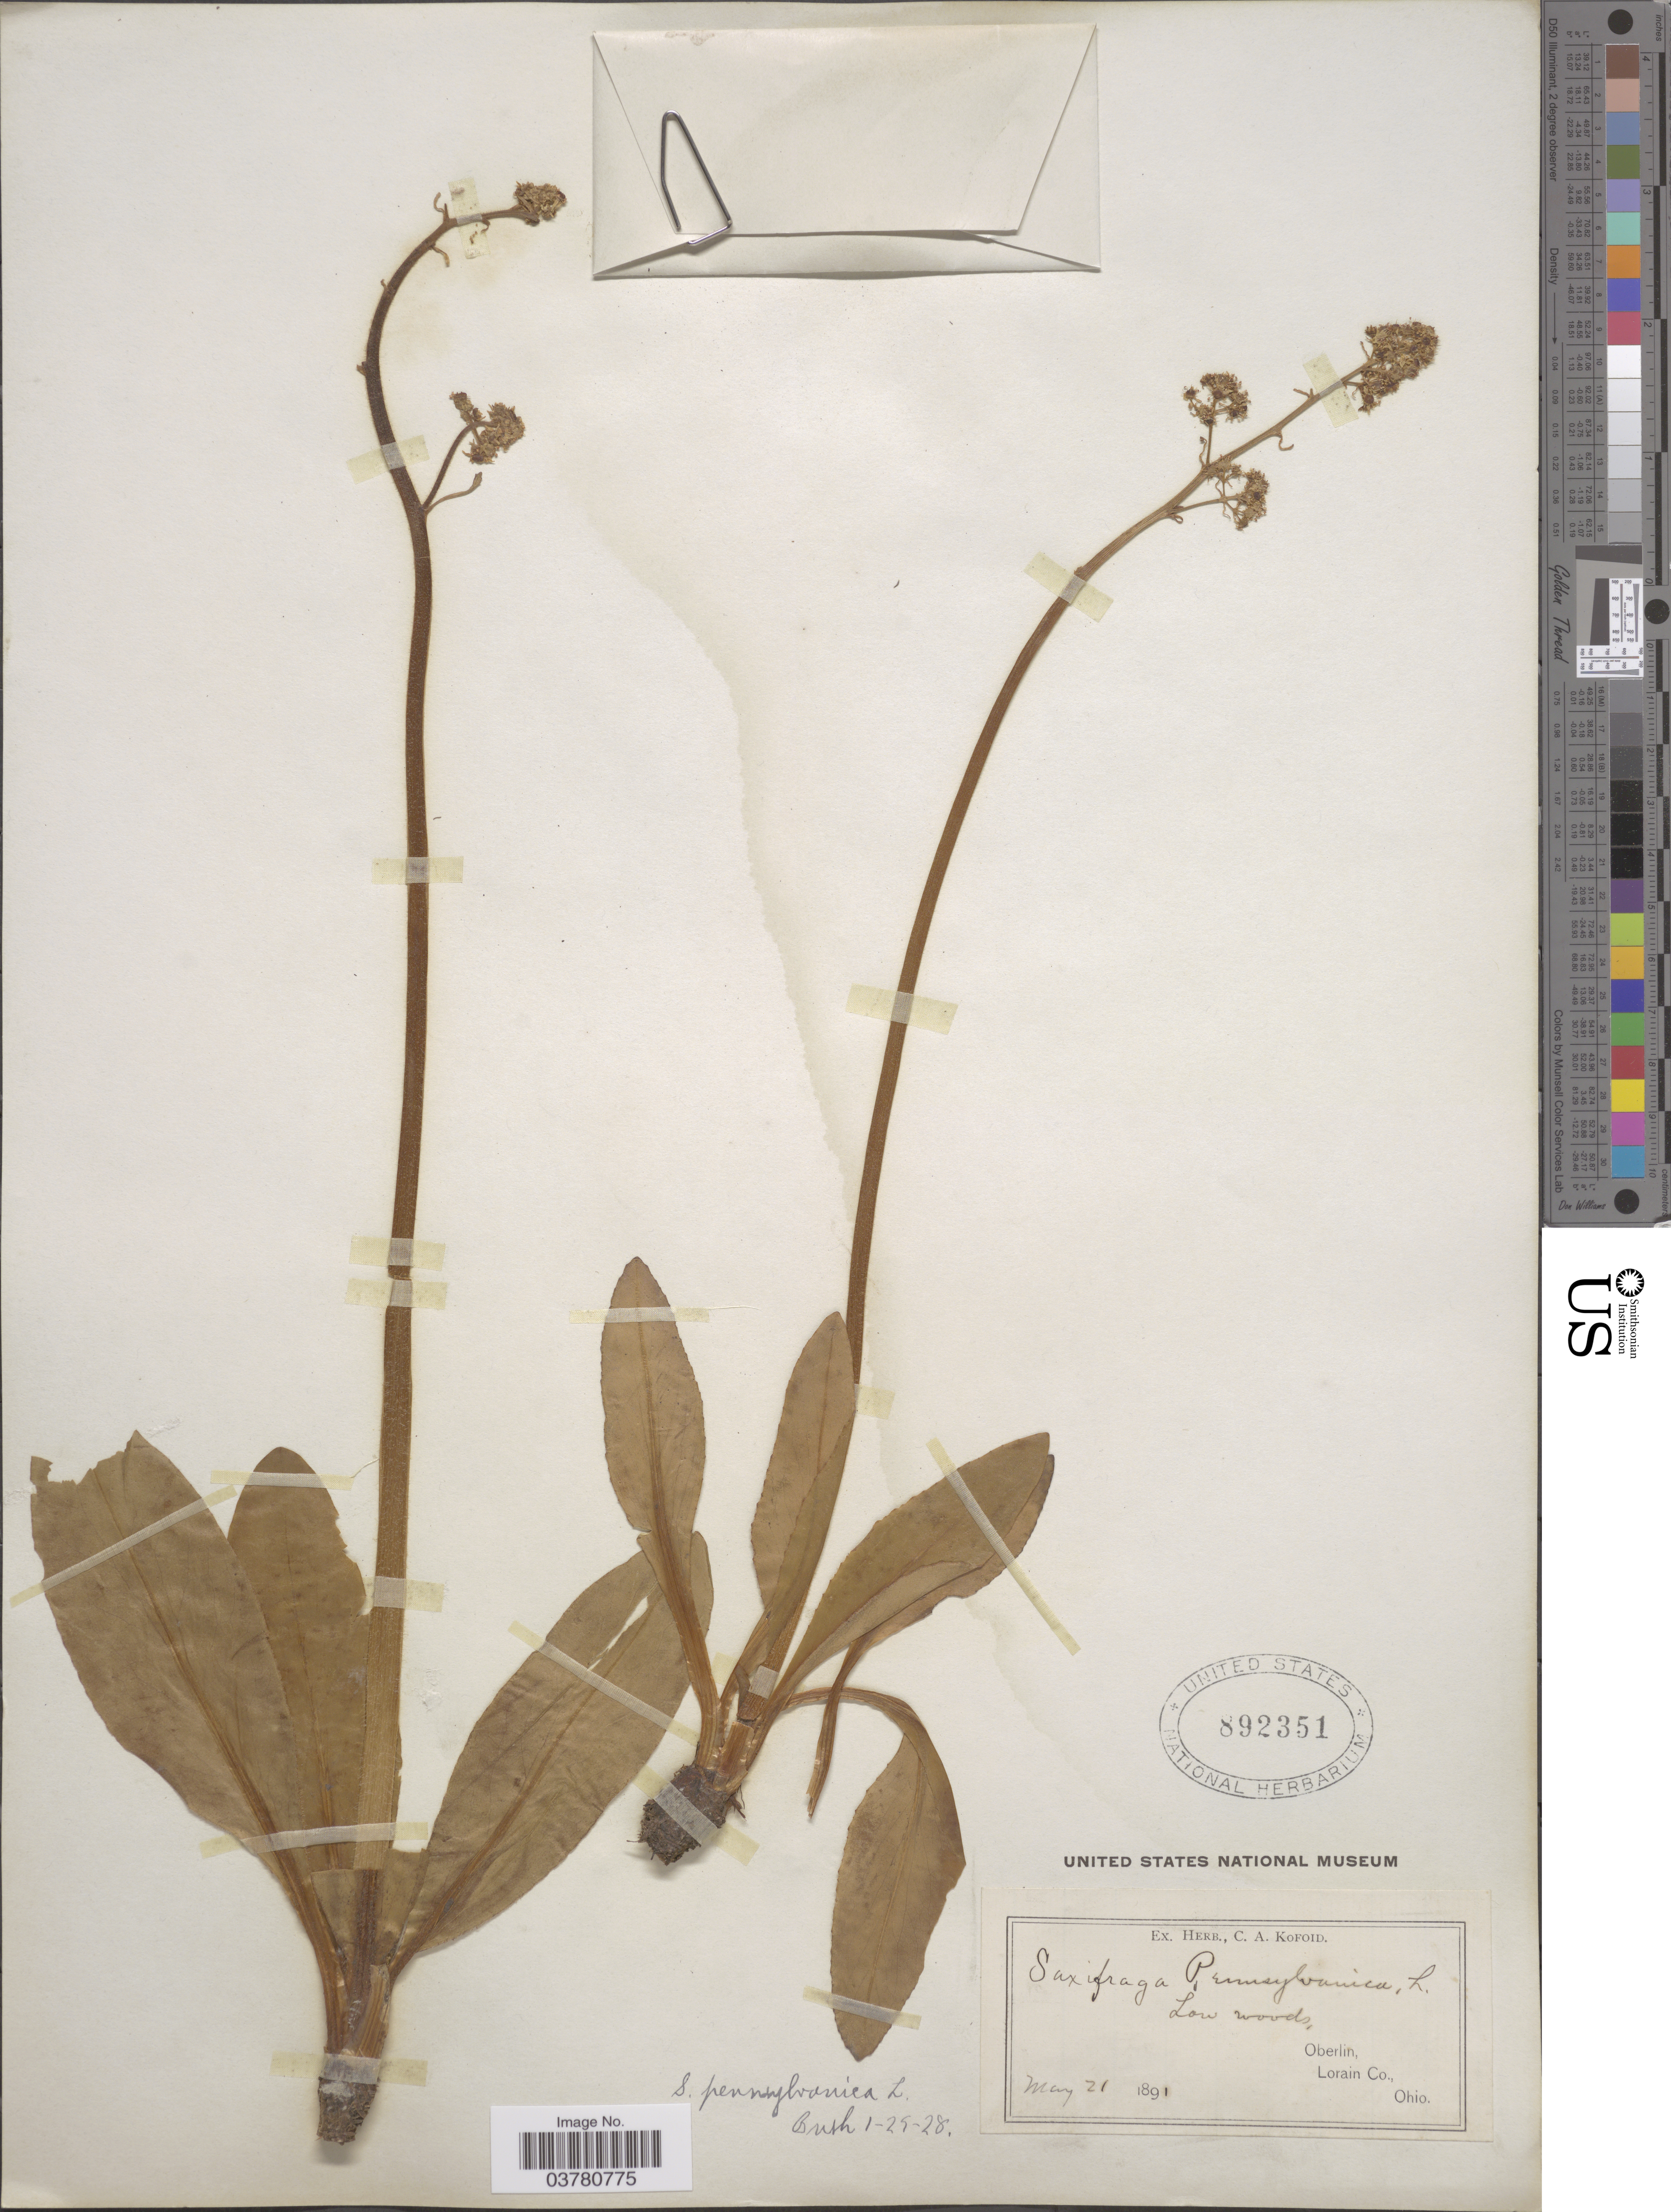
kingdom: Plantae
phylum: Tracheophyta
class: Magnoliopsida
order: Saxifragales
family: Saxifragaceae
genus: Micranthes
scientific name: Micranthes pensylvanica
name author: (L.) Haw.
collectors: Ex Herb. C. A. Kofoid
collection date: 1891-05-21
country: United States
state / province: Ohio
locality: Oberlin, Lorain Co.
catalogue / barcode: US 892351